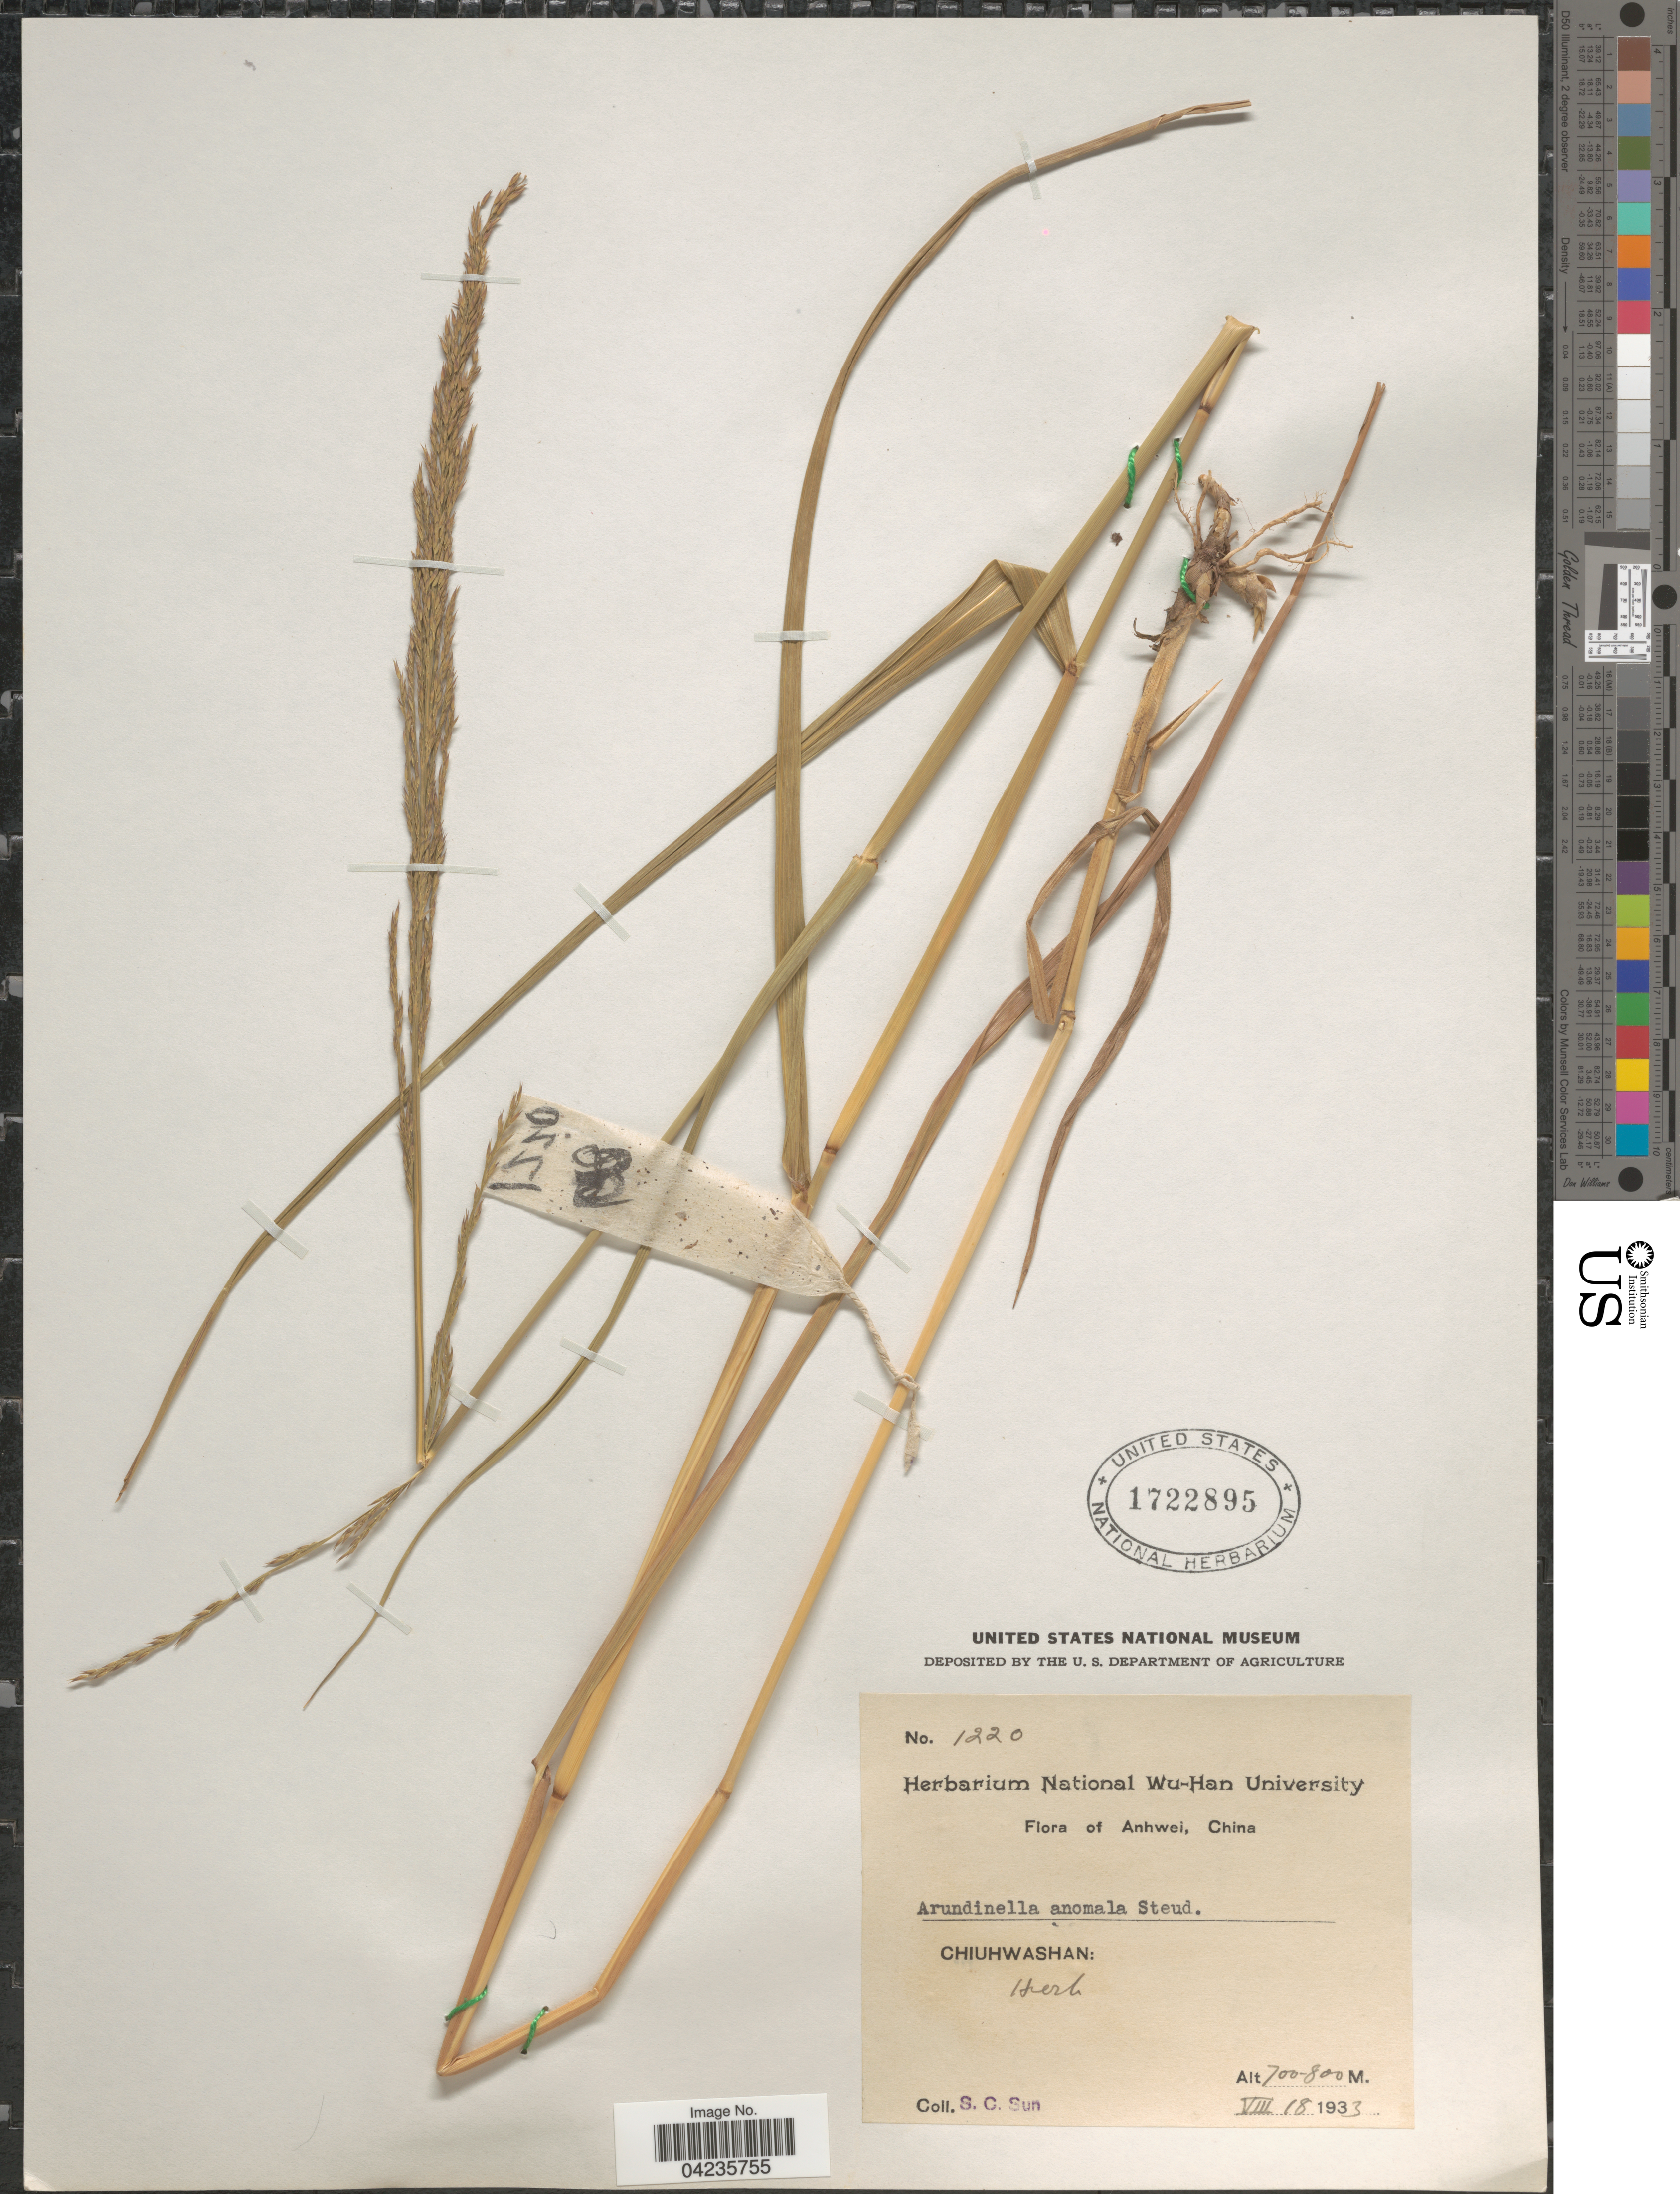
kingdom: Plantae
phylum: Tracheophyta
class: Liliopsida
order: Poales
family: Poaceae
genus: Arundinella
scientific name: Arundinella hirta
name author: (Thunb.) Tanaka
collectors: S. C. Sun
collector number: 1220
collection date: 1933-08-18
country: China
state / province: Anhui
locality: Anhwei. Chiuhwashan.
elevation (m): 700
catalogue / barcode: US 1722895